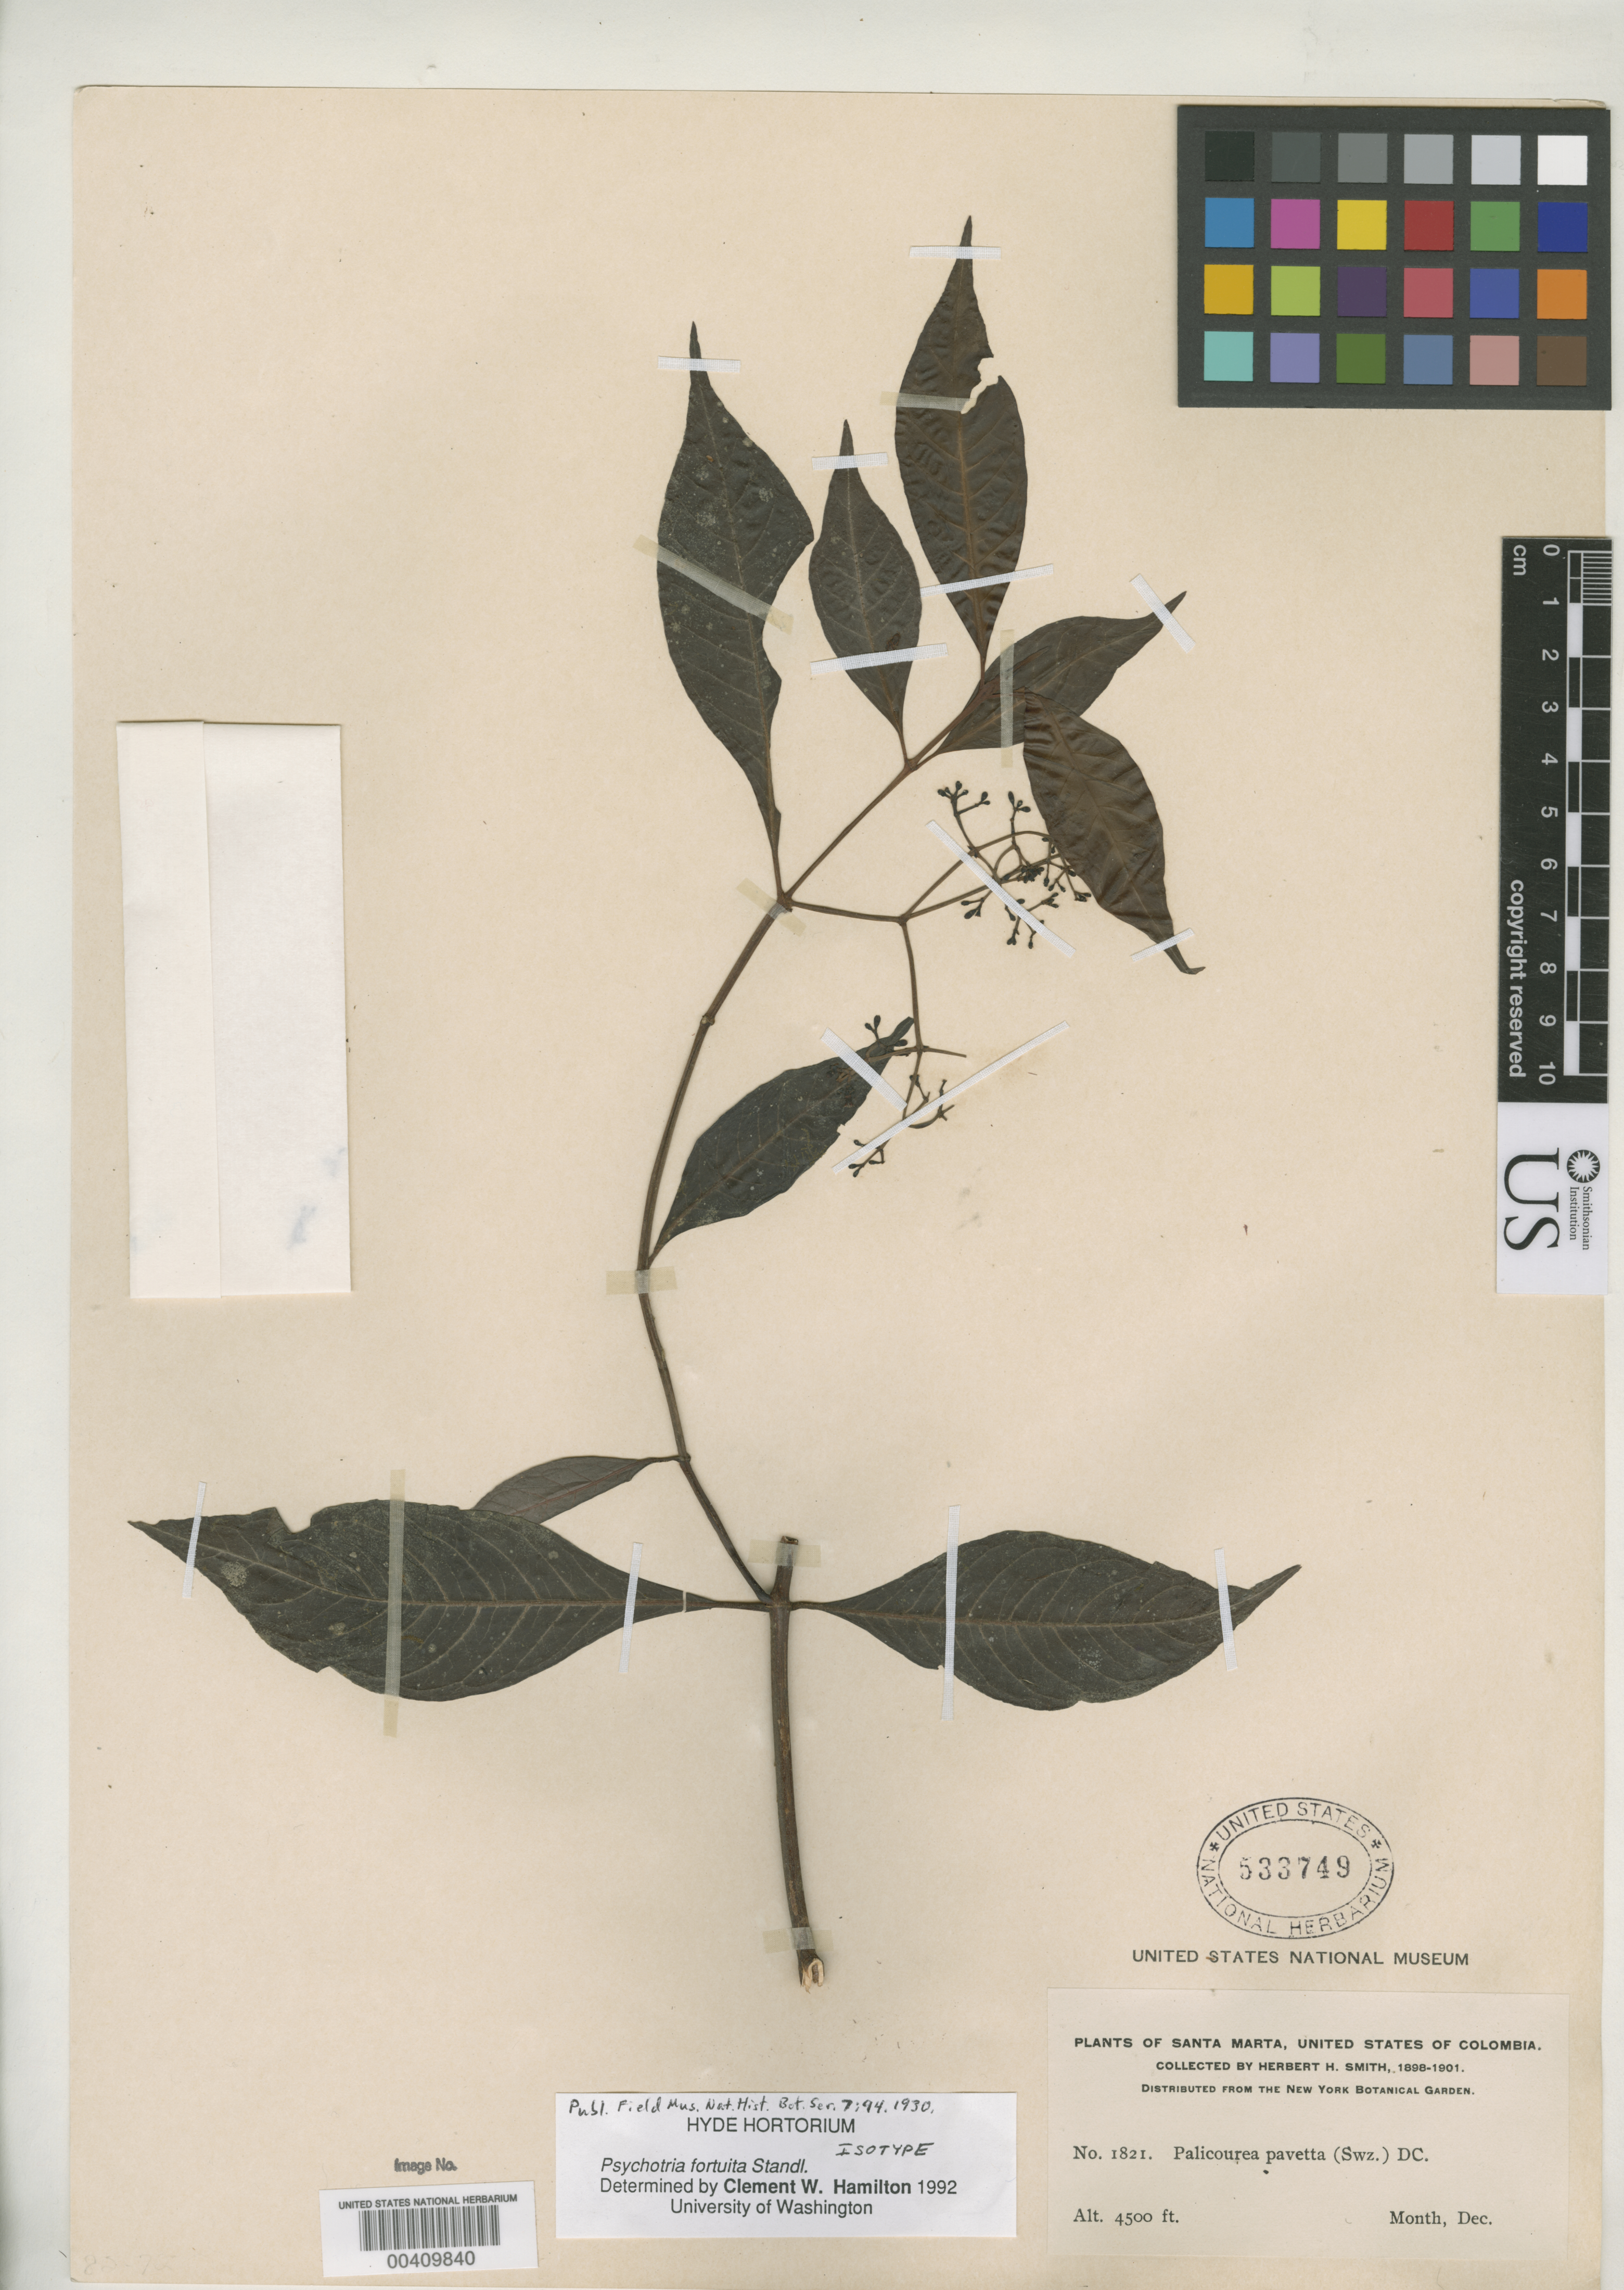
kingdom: Plantae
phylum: Tracheophyta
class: Magnoliopsida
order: Gentianales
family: Rubiaceae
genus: Psychotria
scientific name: Psychotria fortuita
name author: Standl.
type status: Isotype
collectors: Herbert H. Smith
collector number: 1821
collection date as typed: Dec 1898 to -- Dec 1901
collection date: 1898-12/1901-12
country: Colombia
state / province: Magdalena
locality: Santa Marta.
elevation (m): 1372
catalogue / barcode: US 533749